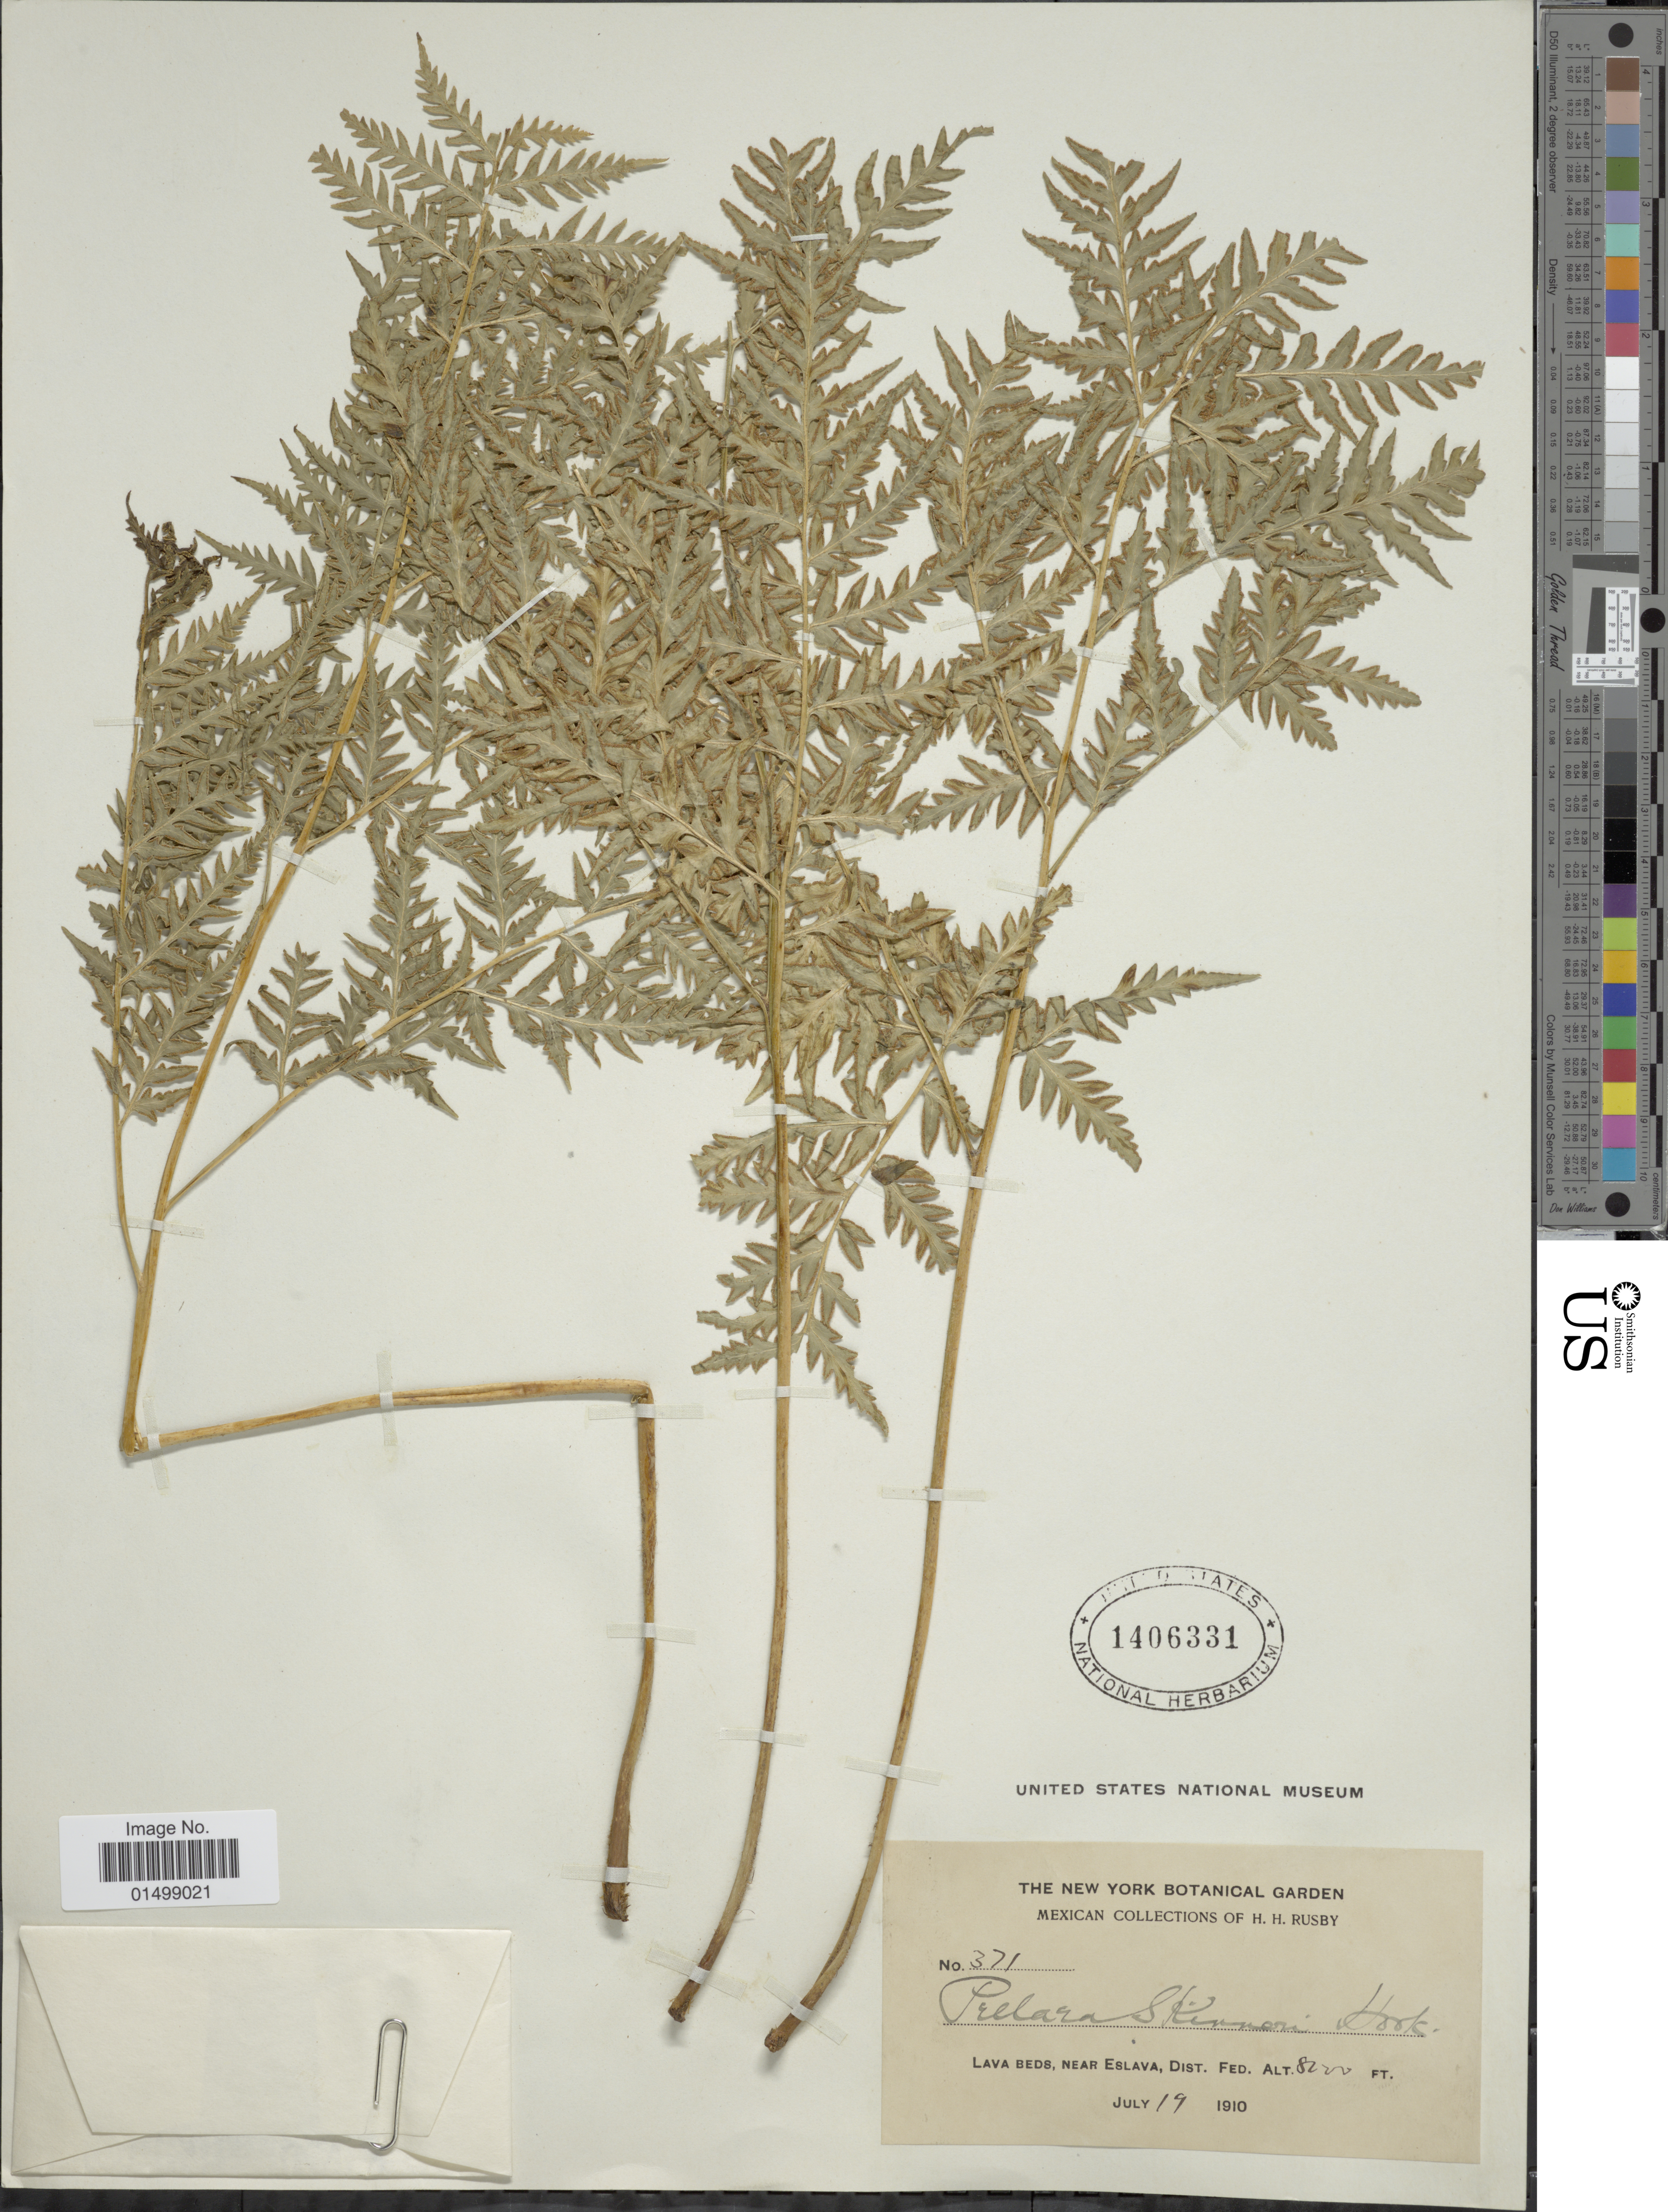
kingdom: Plantae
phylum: Tracheophyta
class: Polypodiopsida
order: Polypodiales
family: Pteridaceae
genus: Cheilanthes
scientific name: Cheilanthes skinneri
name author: (Hook.) T. Moore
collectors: H. H. Rusby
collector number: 371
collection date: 1910-07-19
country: Mexico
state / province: Distrito Federal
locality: Lava beds, near Eslava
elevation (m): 2499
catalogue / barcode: US 1406331